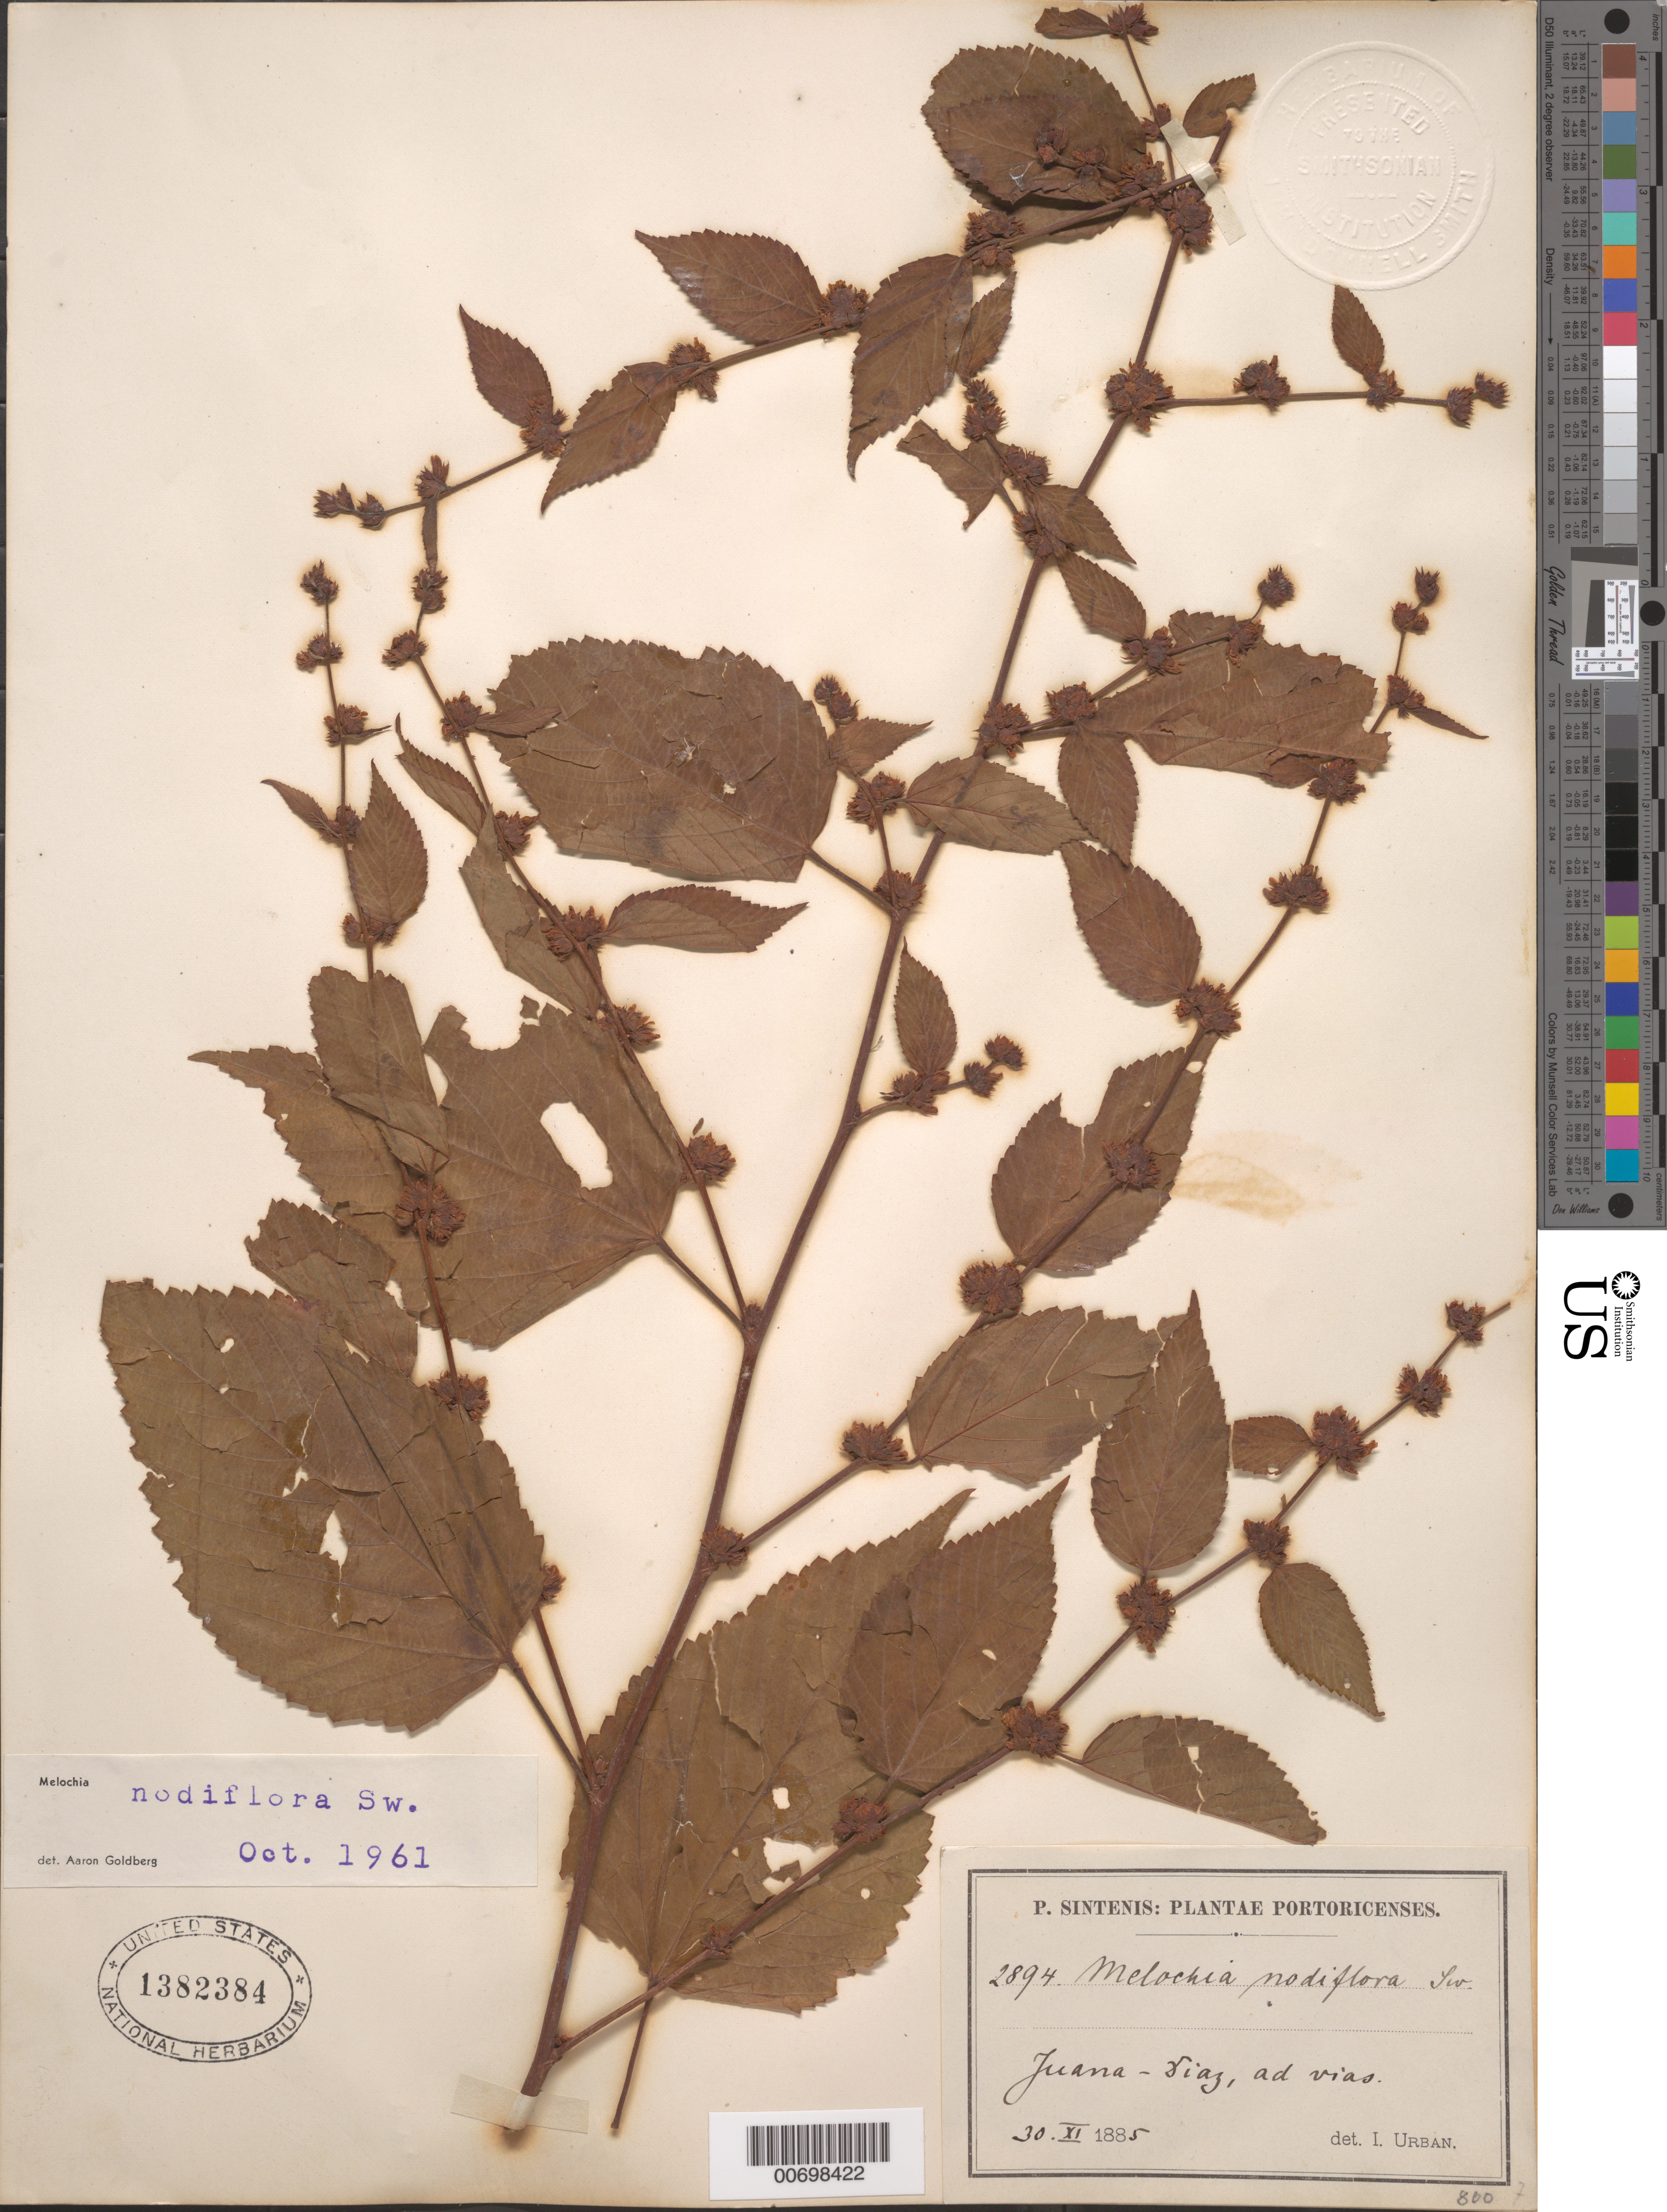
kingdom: Plantae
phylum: Tracheophyta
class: Magnoliopsida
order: Malvales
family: Malvaceae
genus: Melochia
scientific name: Melochia nodiflora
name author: Sw.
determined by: Goldberg, Aaron, (US), NMNH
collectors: P. Sintenis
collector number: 2894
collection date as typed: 30 Nov 1885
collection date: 1885-11-30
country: Puerto Rico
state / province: Juana Díaz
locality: Juana Diaz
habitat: Ad vias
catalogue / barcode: US 1382384